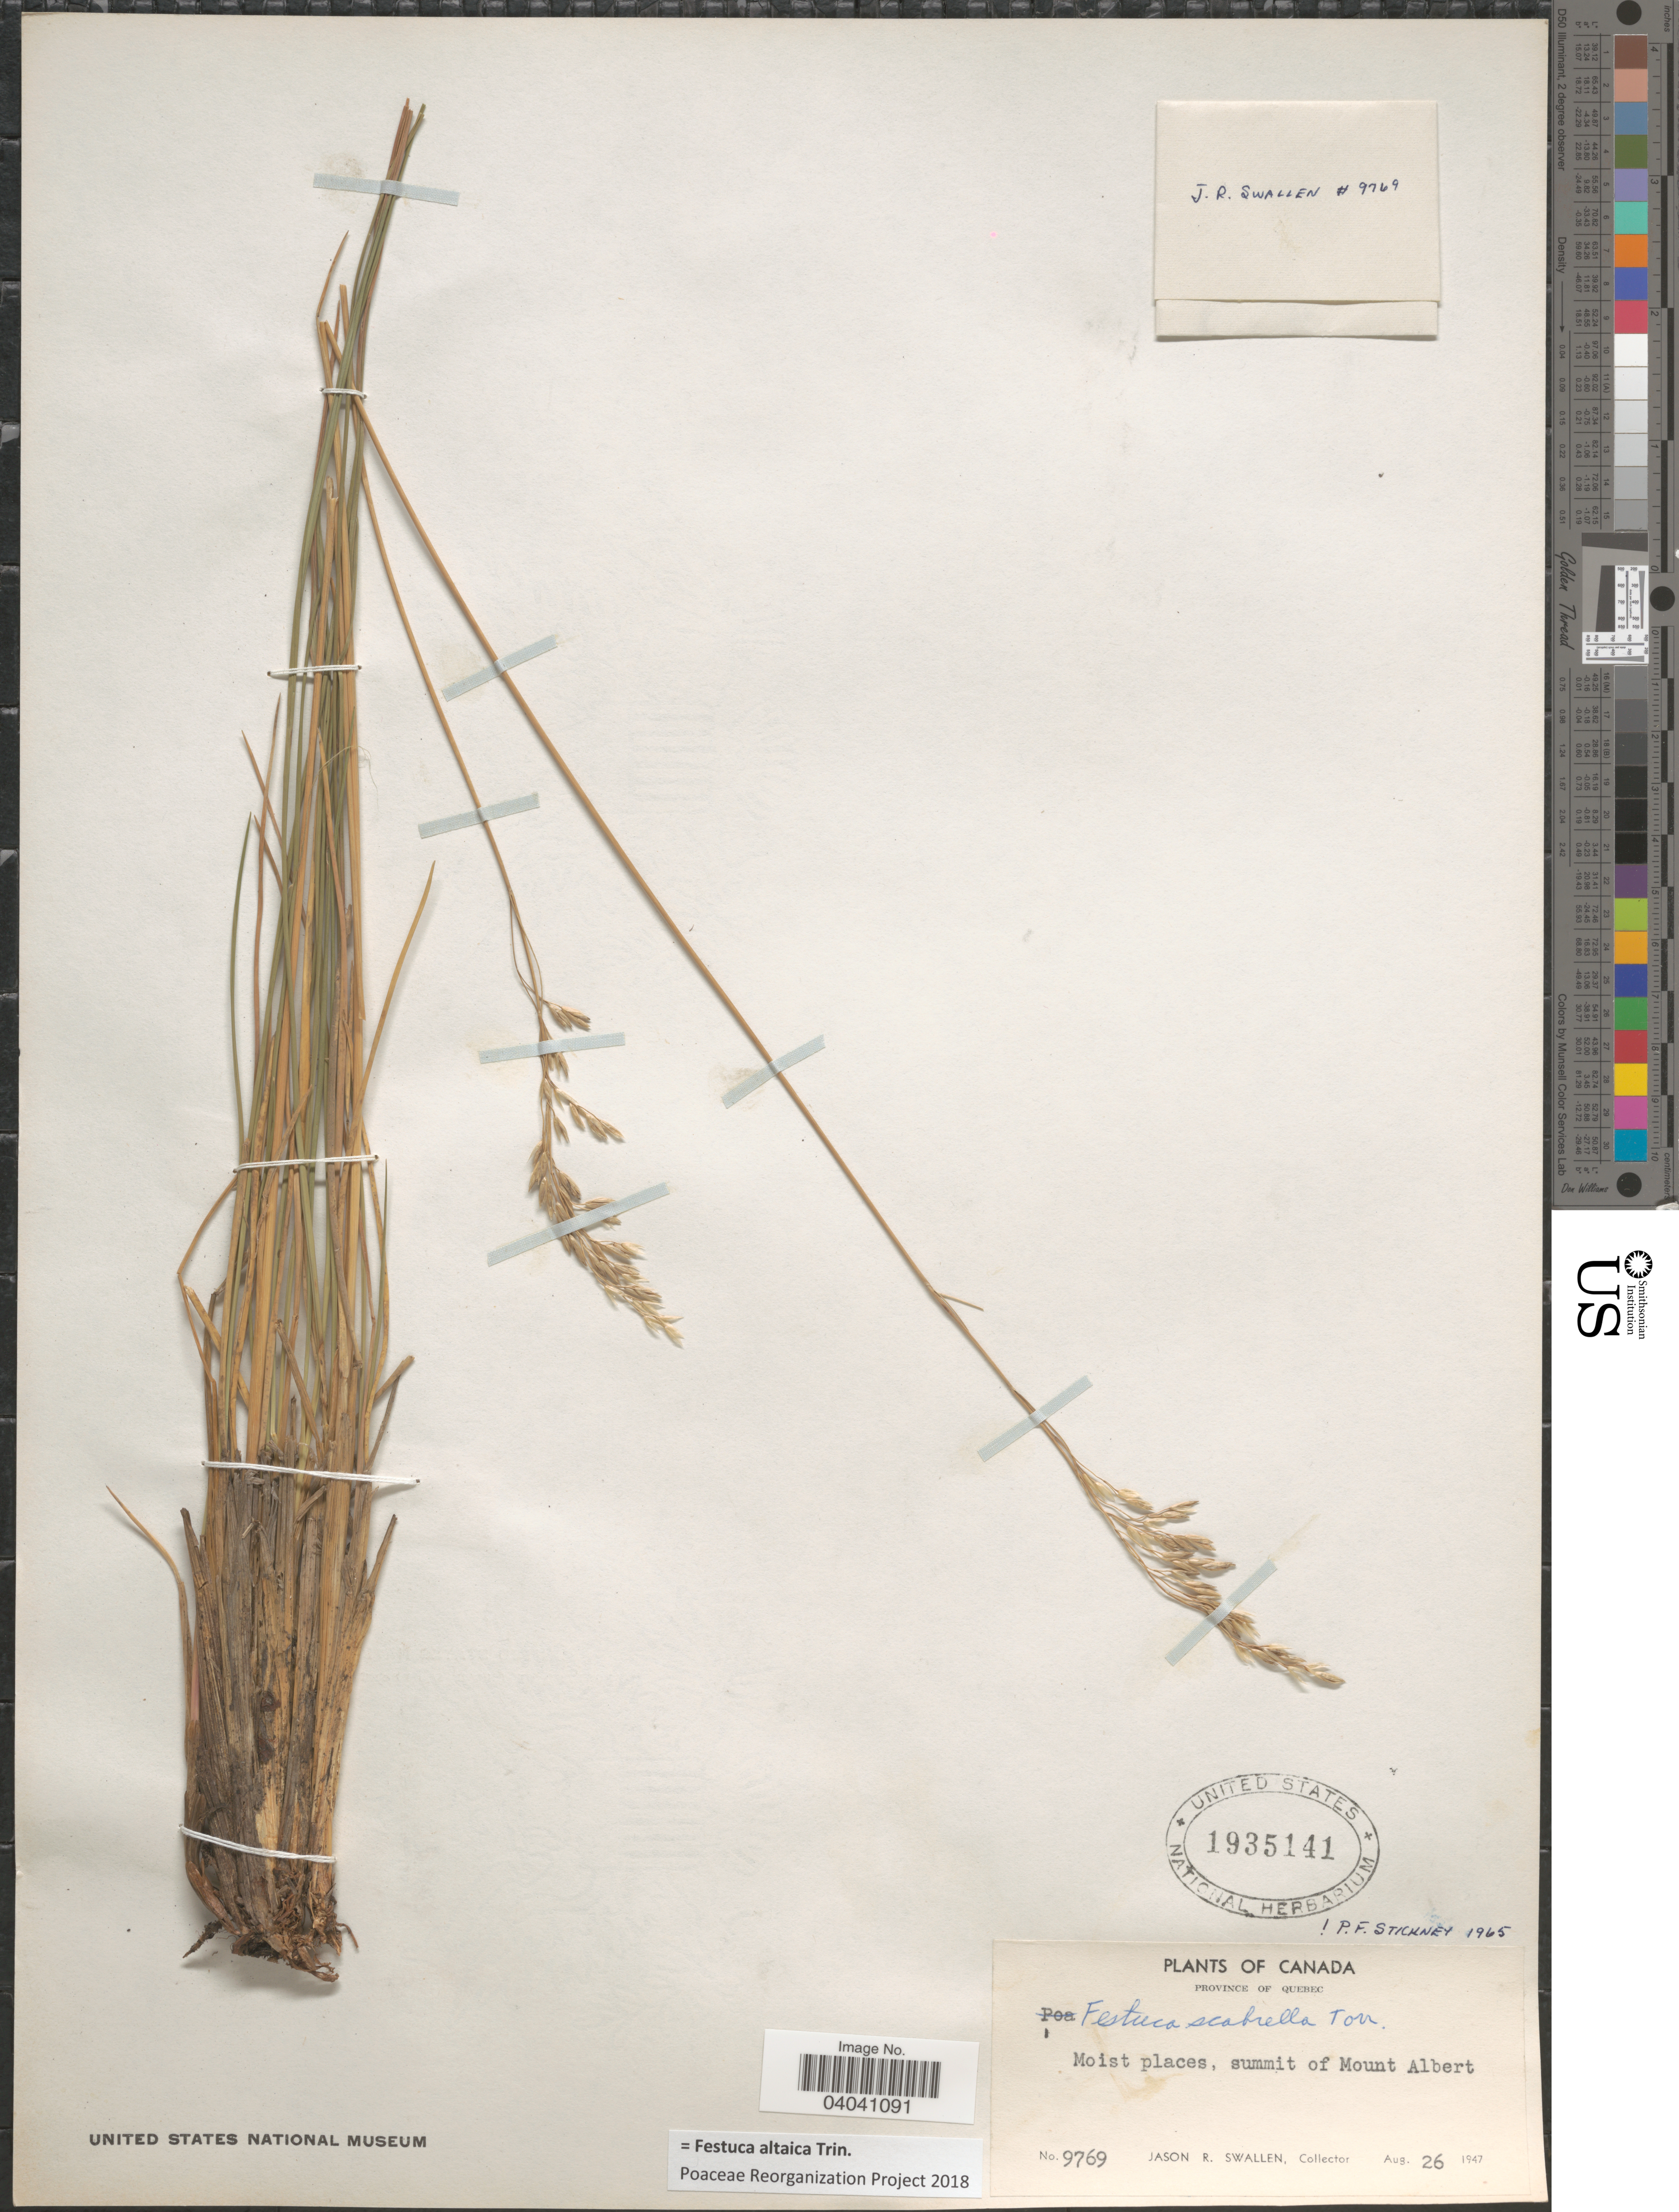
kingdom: Plantae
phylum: Tracheophyta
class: Liliopsida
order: Poales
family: Poaceae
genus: Festuca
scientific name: Festuca altaica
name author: Trin.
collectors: J. R. Swallen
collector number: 9769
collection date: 1947-08-26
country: Canada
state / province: Quebec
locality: Moist places, summit of Mount Albert.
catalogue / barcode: US 1935141